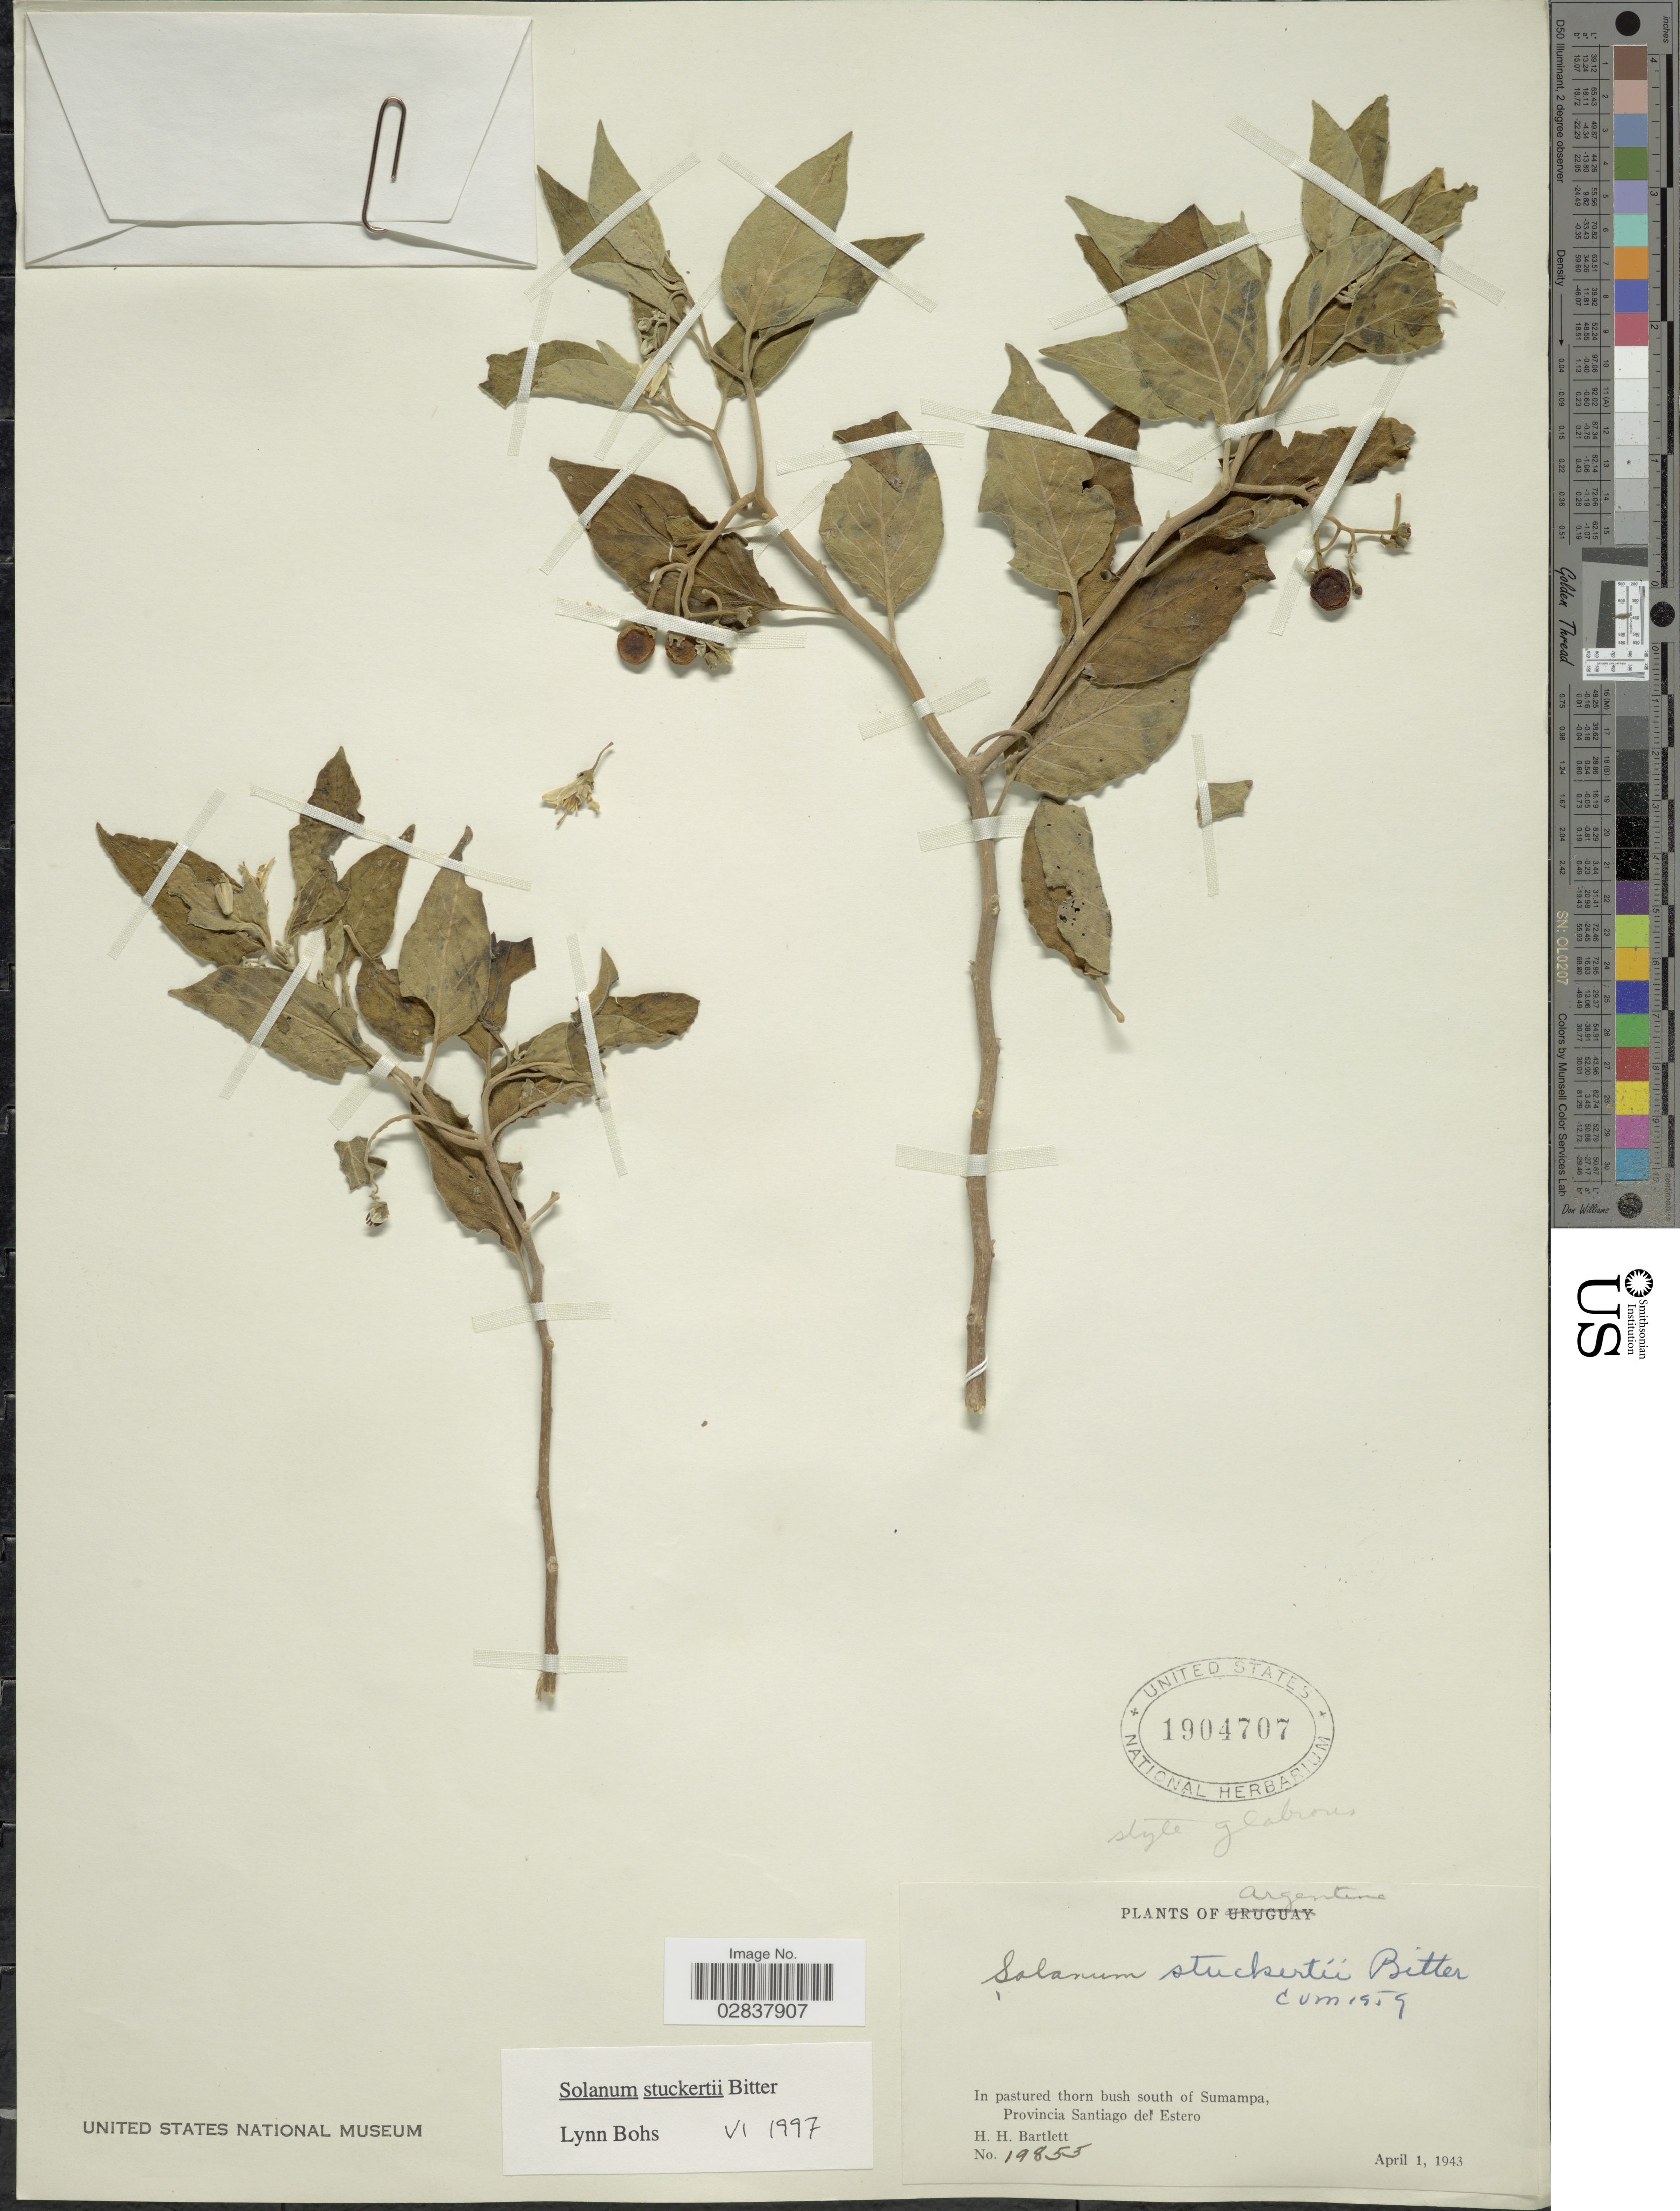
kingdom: Plantae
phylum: Tracheophyta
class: Magnoliopsida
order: Solanales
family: Solanaceae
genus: Solanum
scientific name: Solanum stuckertii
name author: Bitter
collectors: H. H. Bartlett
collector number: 19853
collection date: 1943-04-01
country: Argentina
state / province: Santiago del Estero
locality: In pastured thorn bush south of Sumampa.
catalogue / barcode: US 1904707